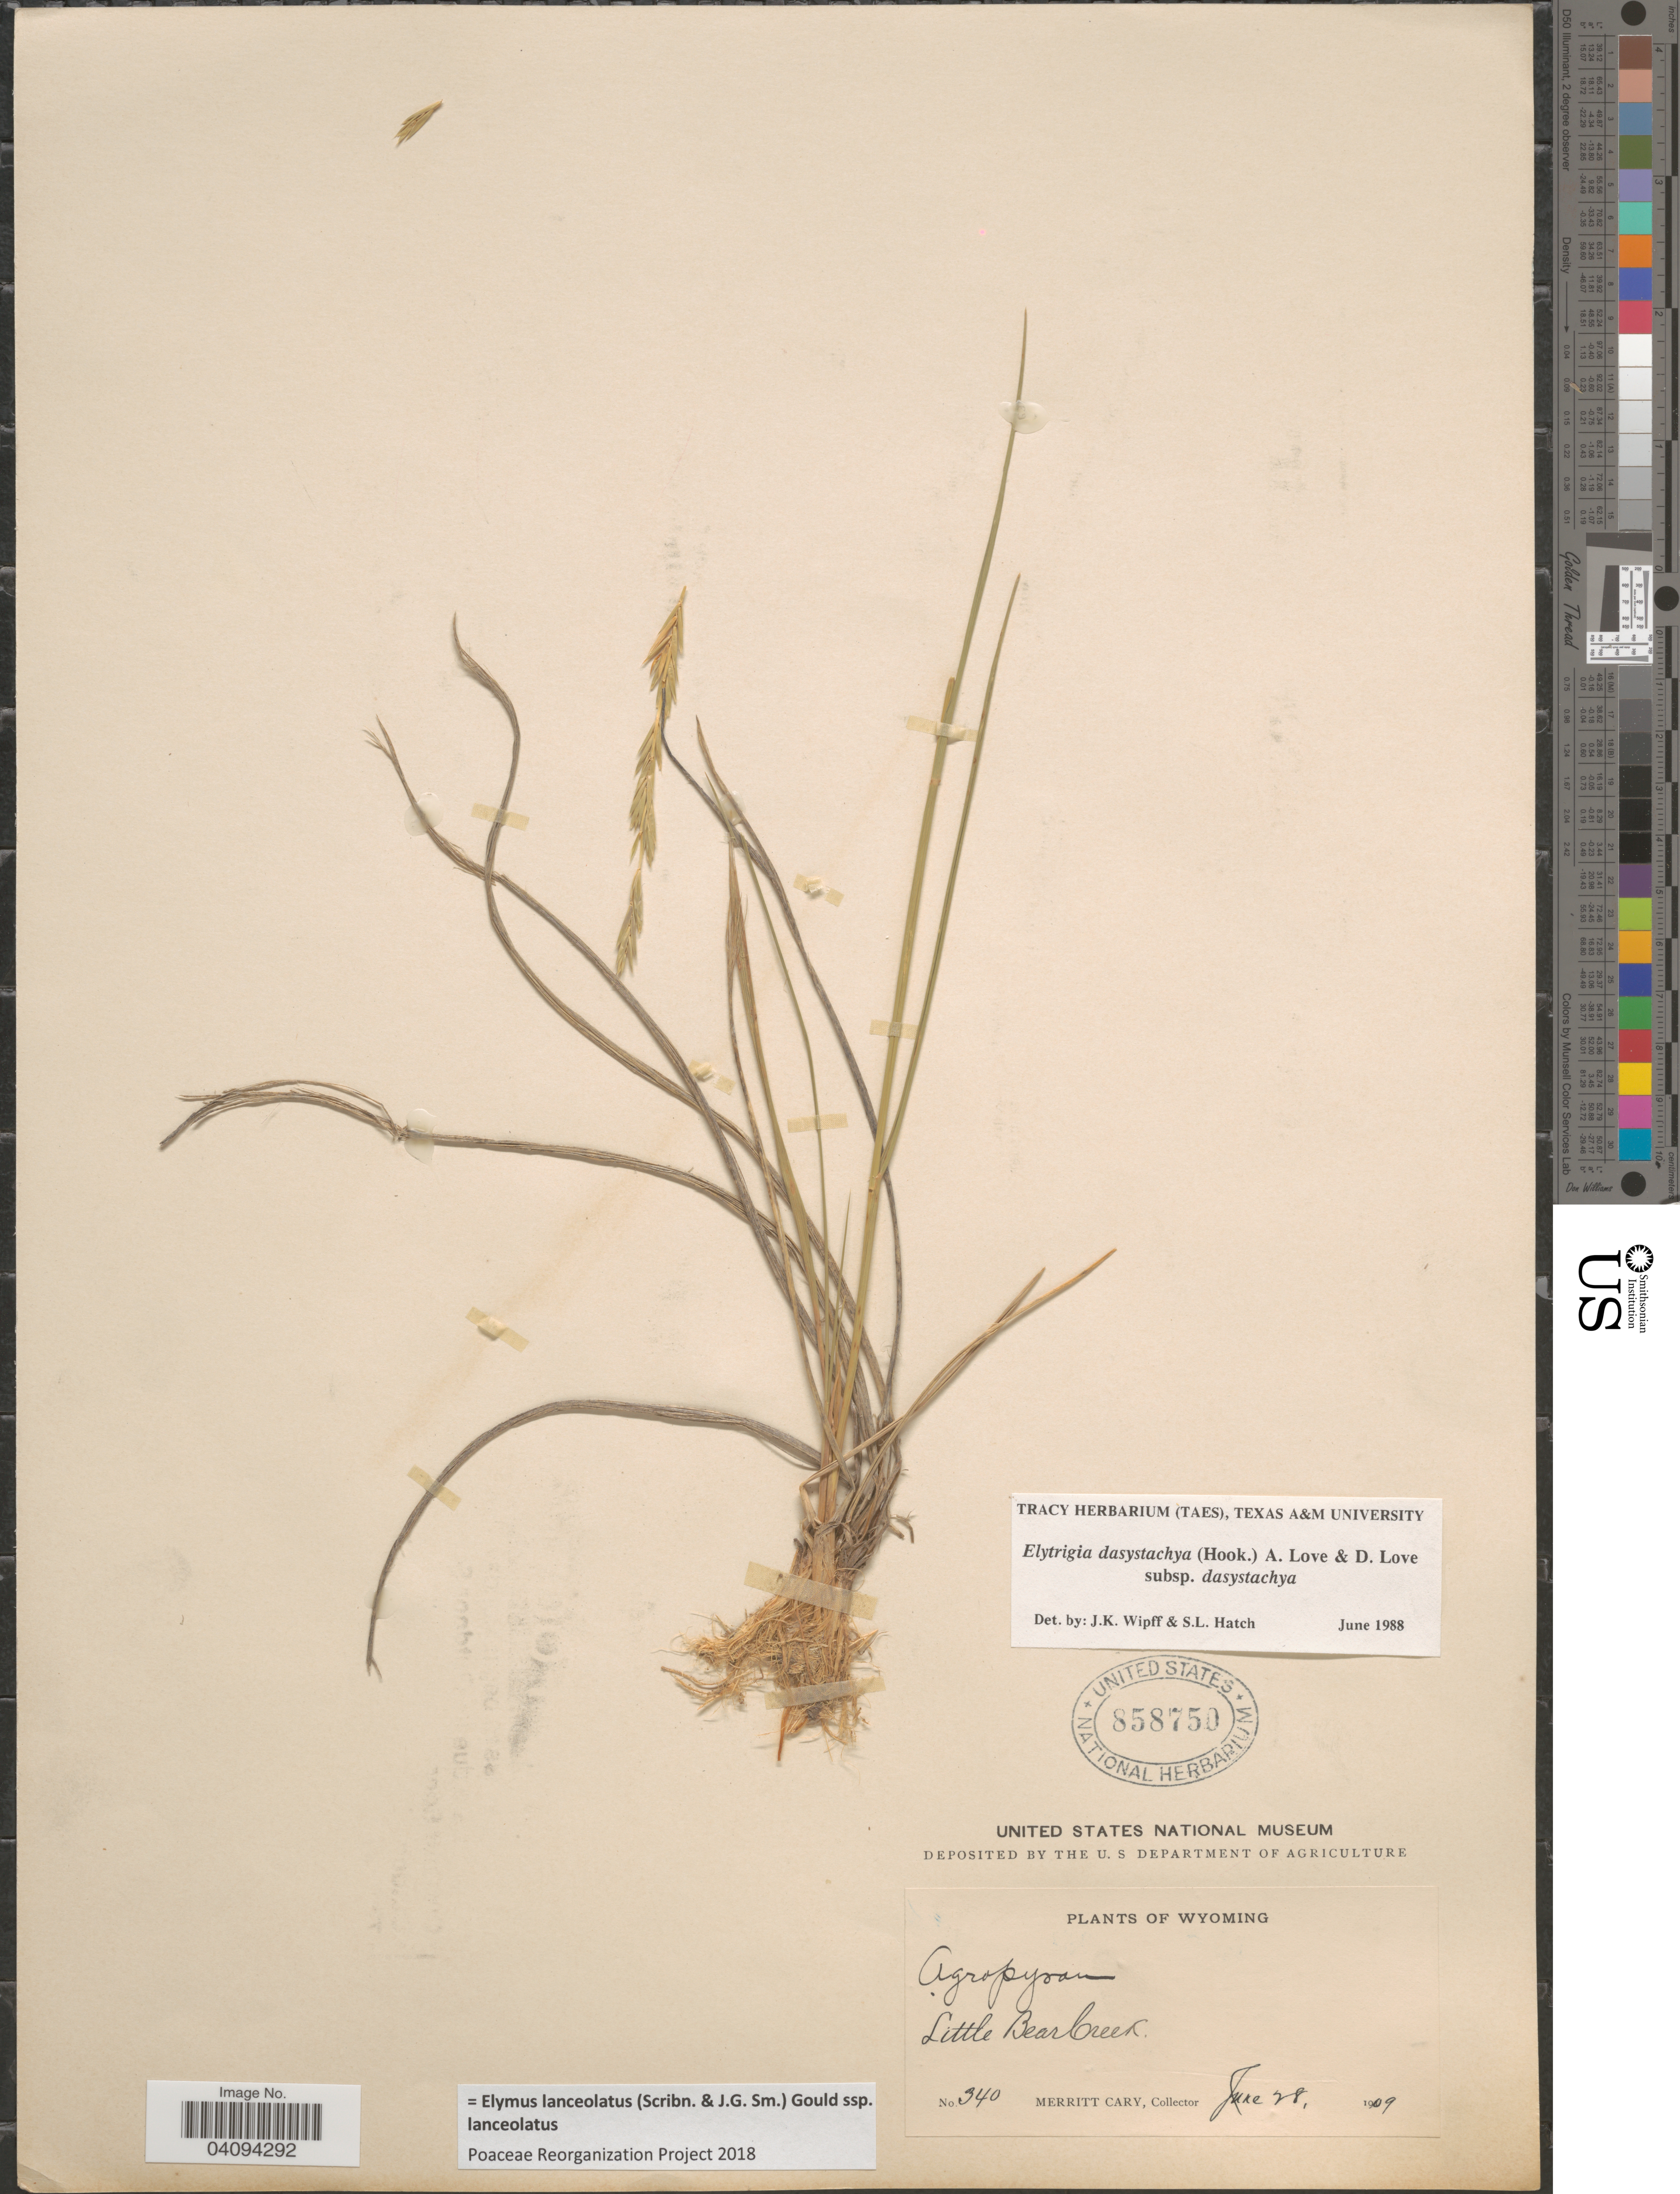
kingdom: Plantae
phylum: Tracheophyta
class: Liliopsida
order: Poales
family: Poaceae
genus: Elymus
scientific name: Elymus lanceolatus subsp. lanceolatus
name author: (Scribn. & J.G. Sm.) Gould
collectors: M. Cary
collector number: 340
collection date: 1909-06-28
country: United States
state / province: Wyoming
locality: Little Bear Creek.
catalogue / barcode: US 858750